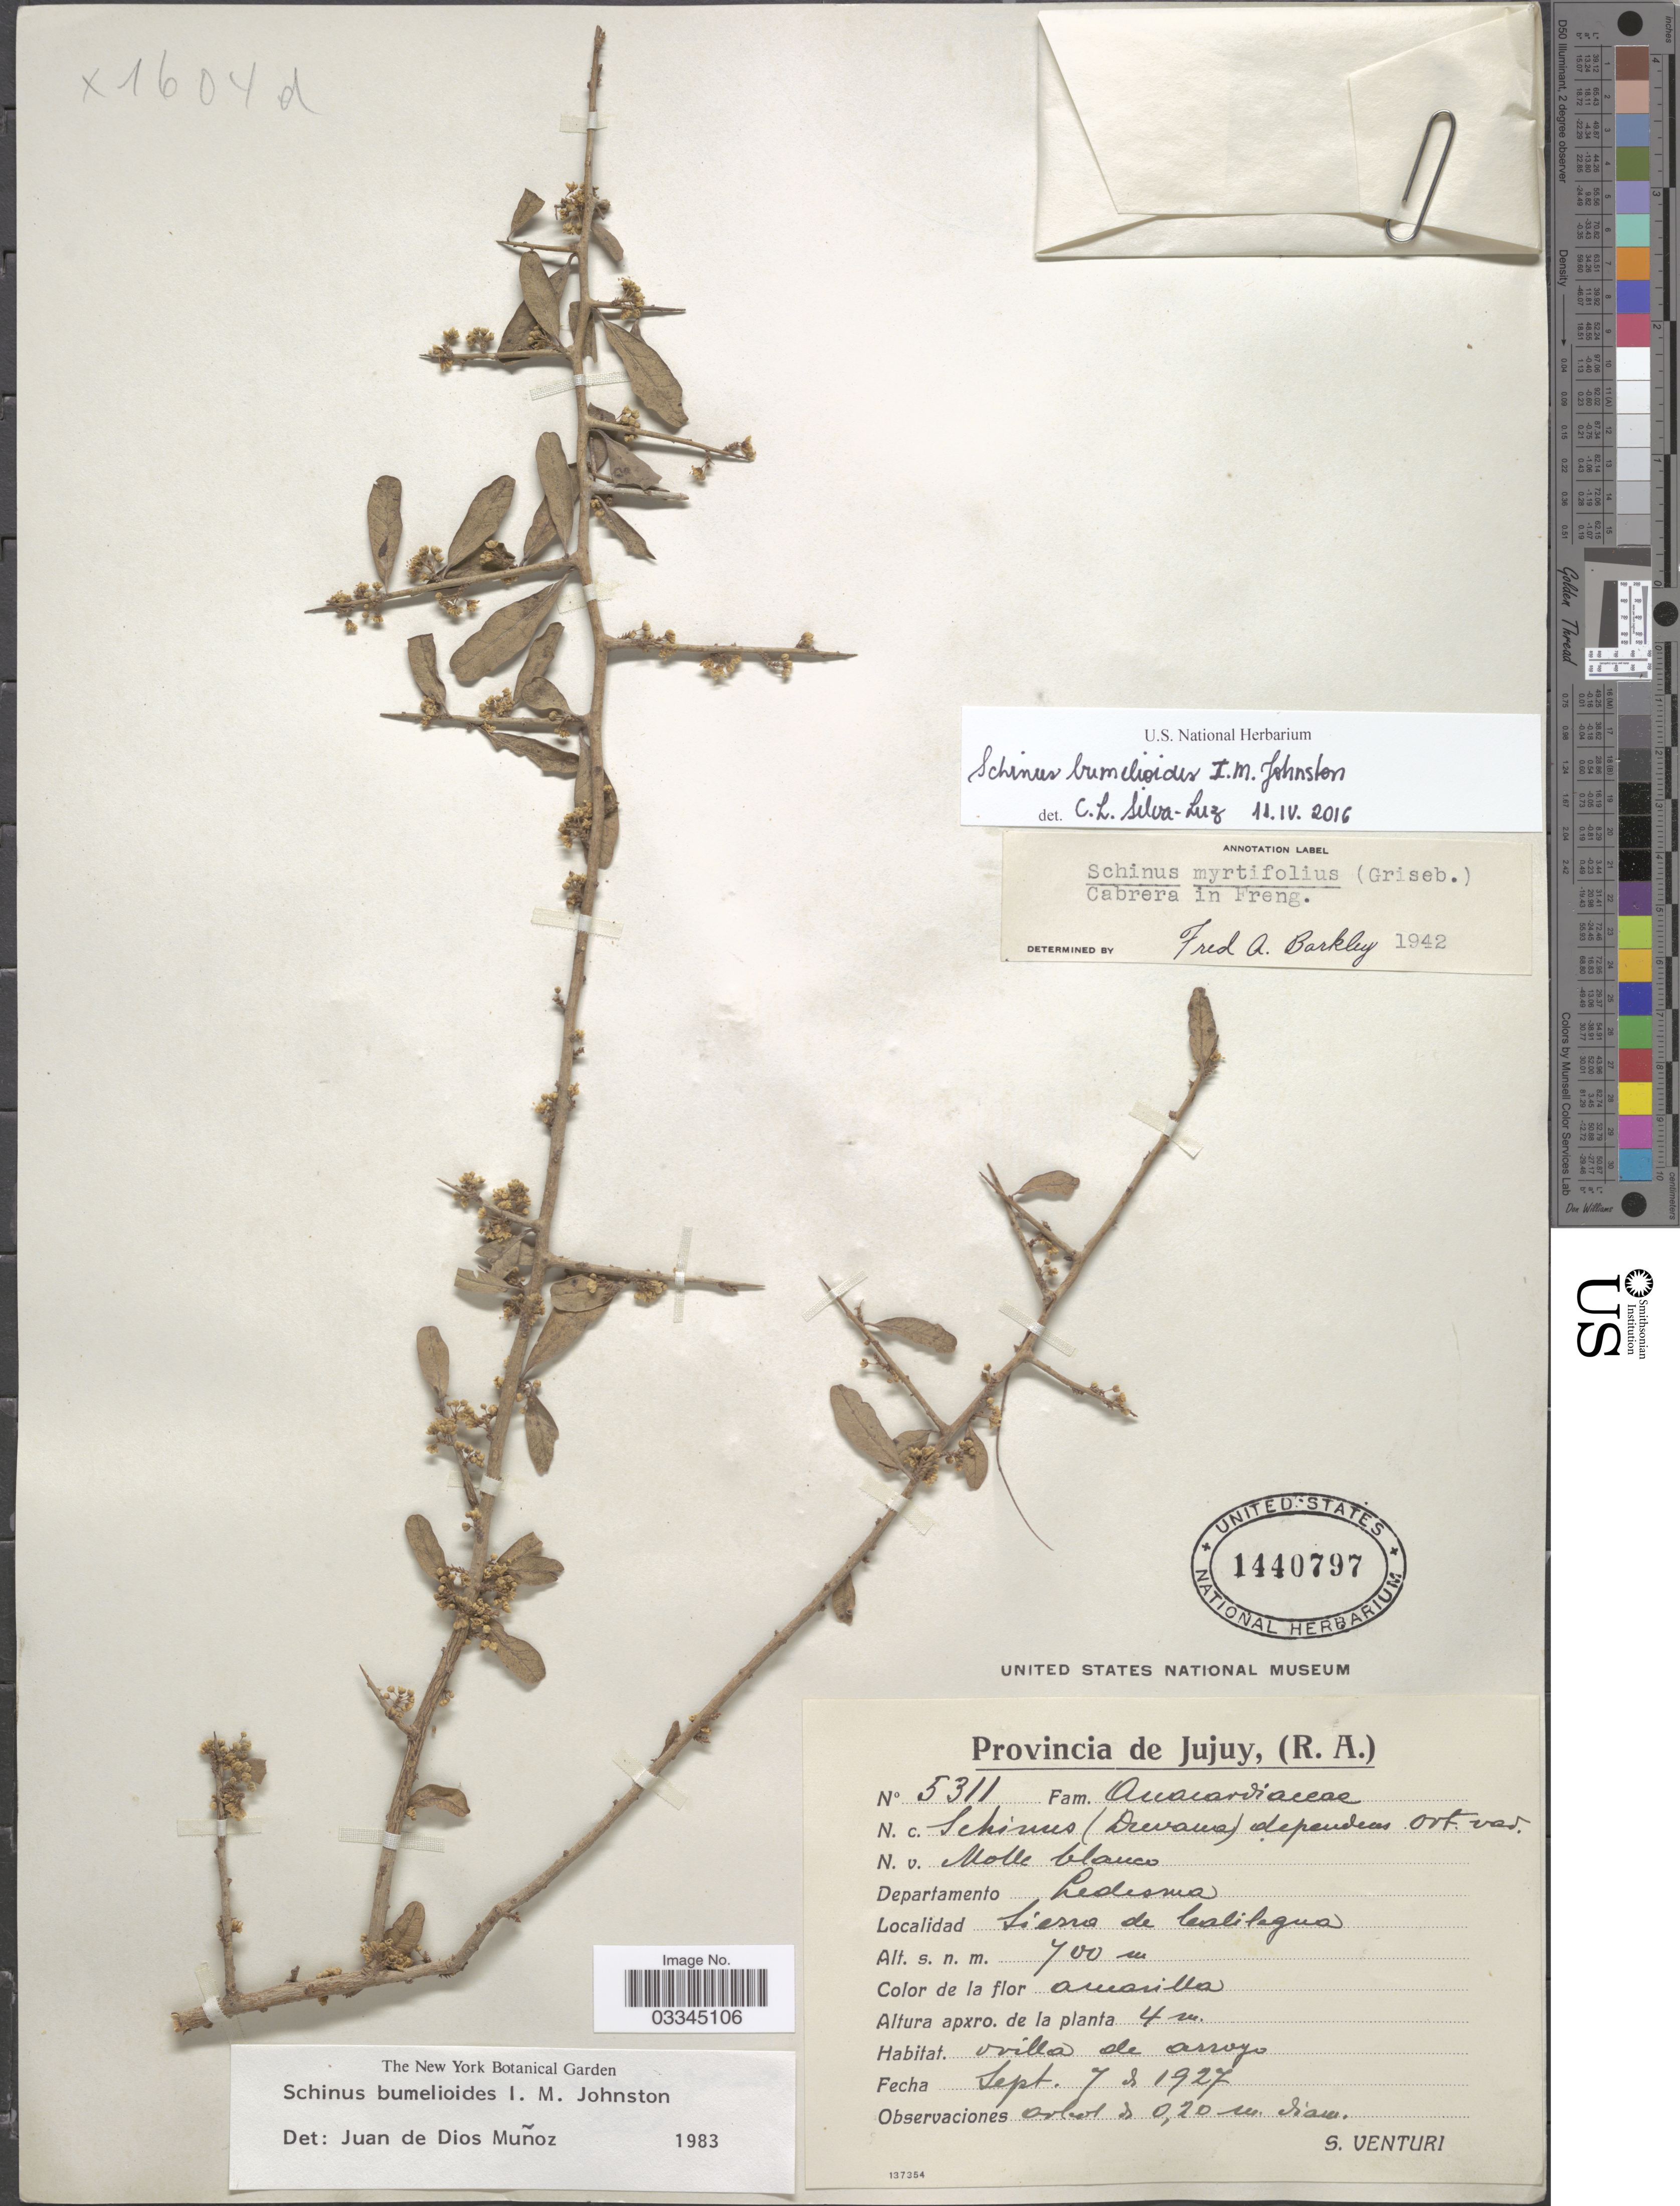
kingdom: Plantae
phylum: Tracheophyta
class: Magnoliopsida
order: Sapindales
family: Anacardiaceae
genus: Schinus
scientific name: Schinus bumelioides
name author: I.M. Johnst.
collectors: S. Venturi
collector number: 5311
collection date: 1927-09-07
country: Argentina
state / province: Jujuy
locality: Departamento Ledesma, Sierra de Calilegua.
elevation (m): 700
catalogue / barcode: US 1440797